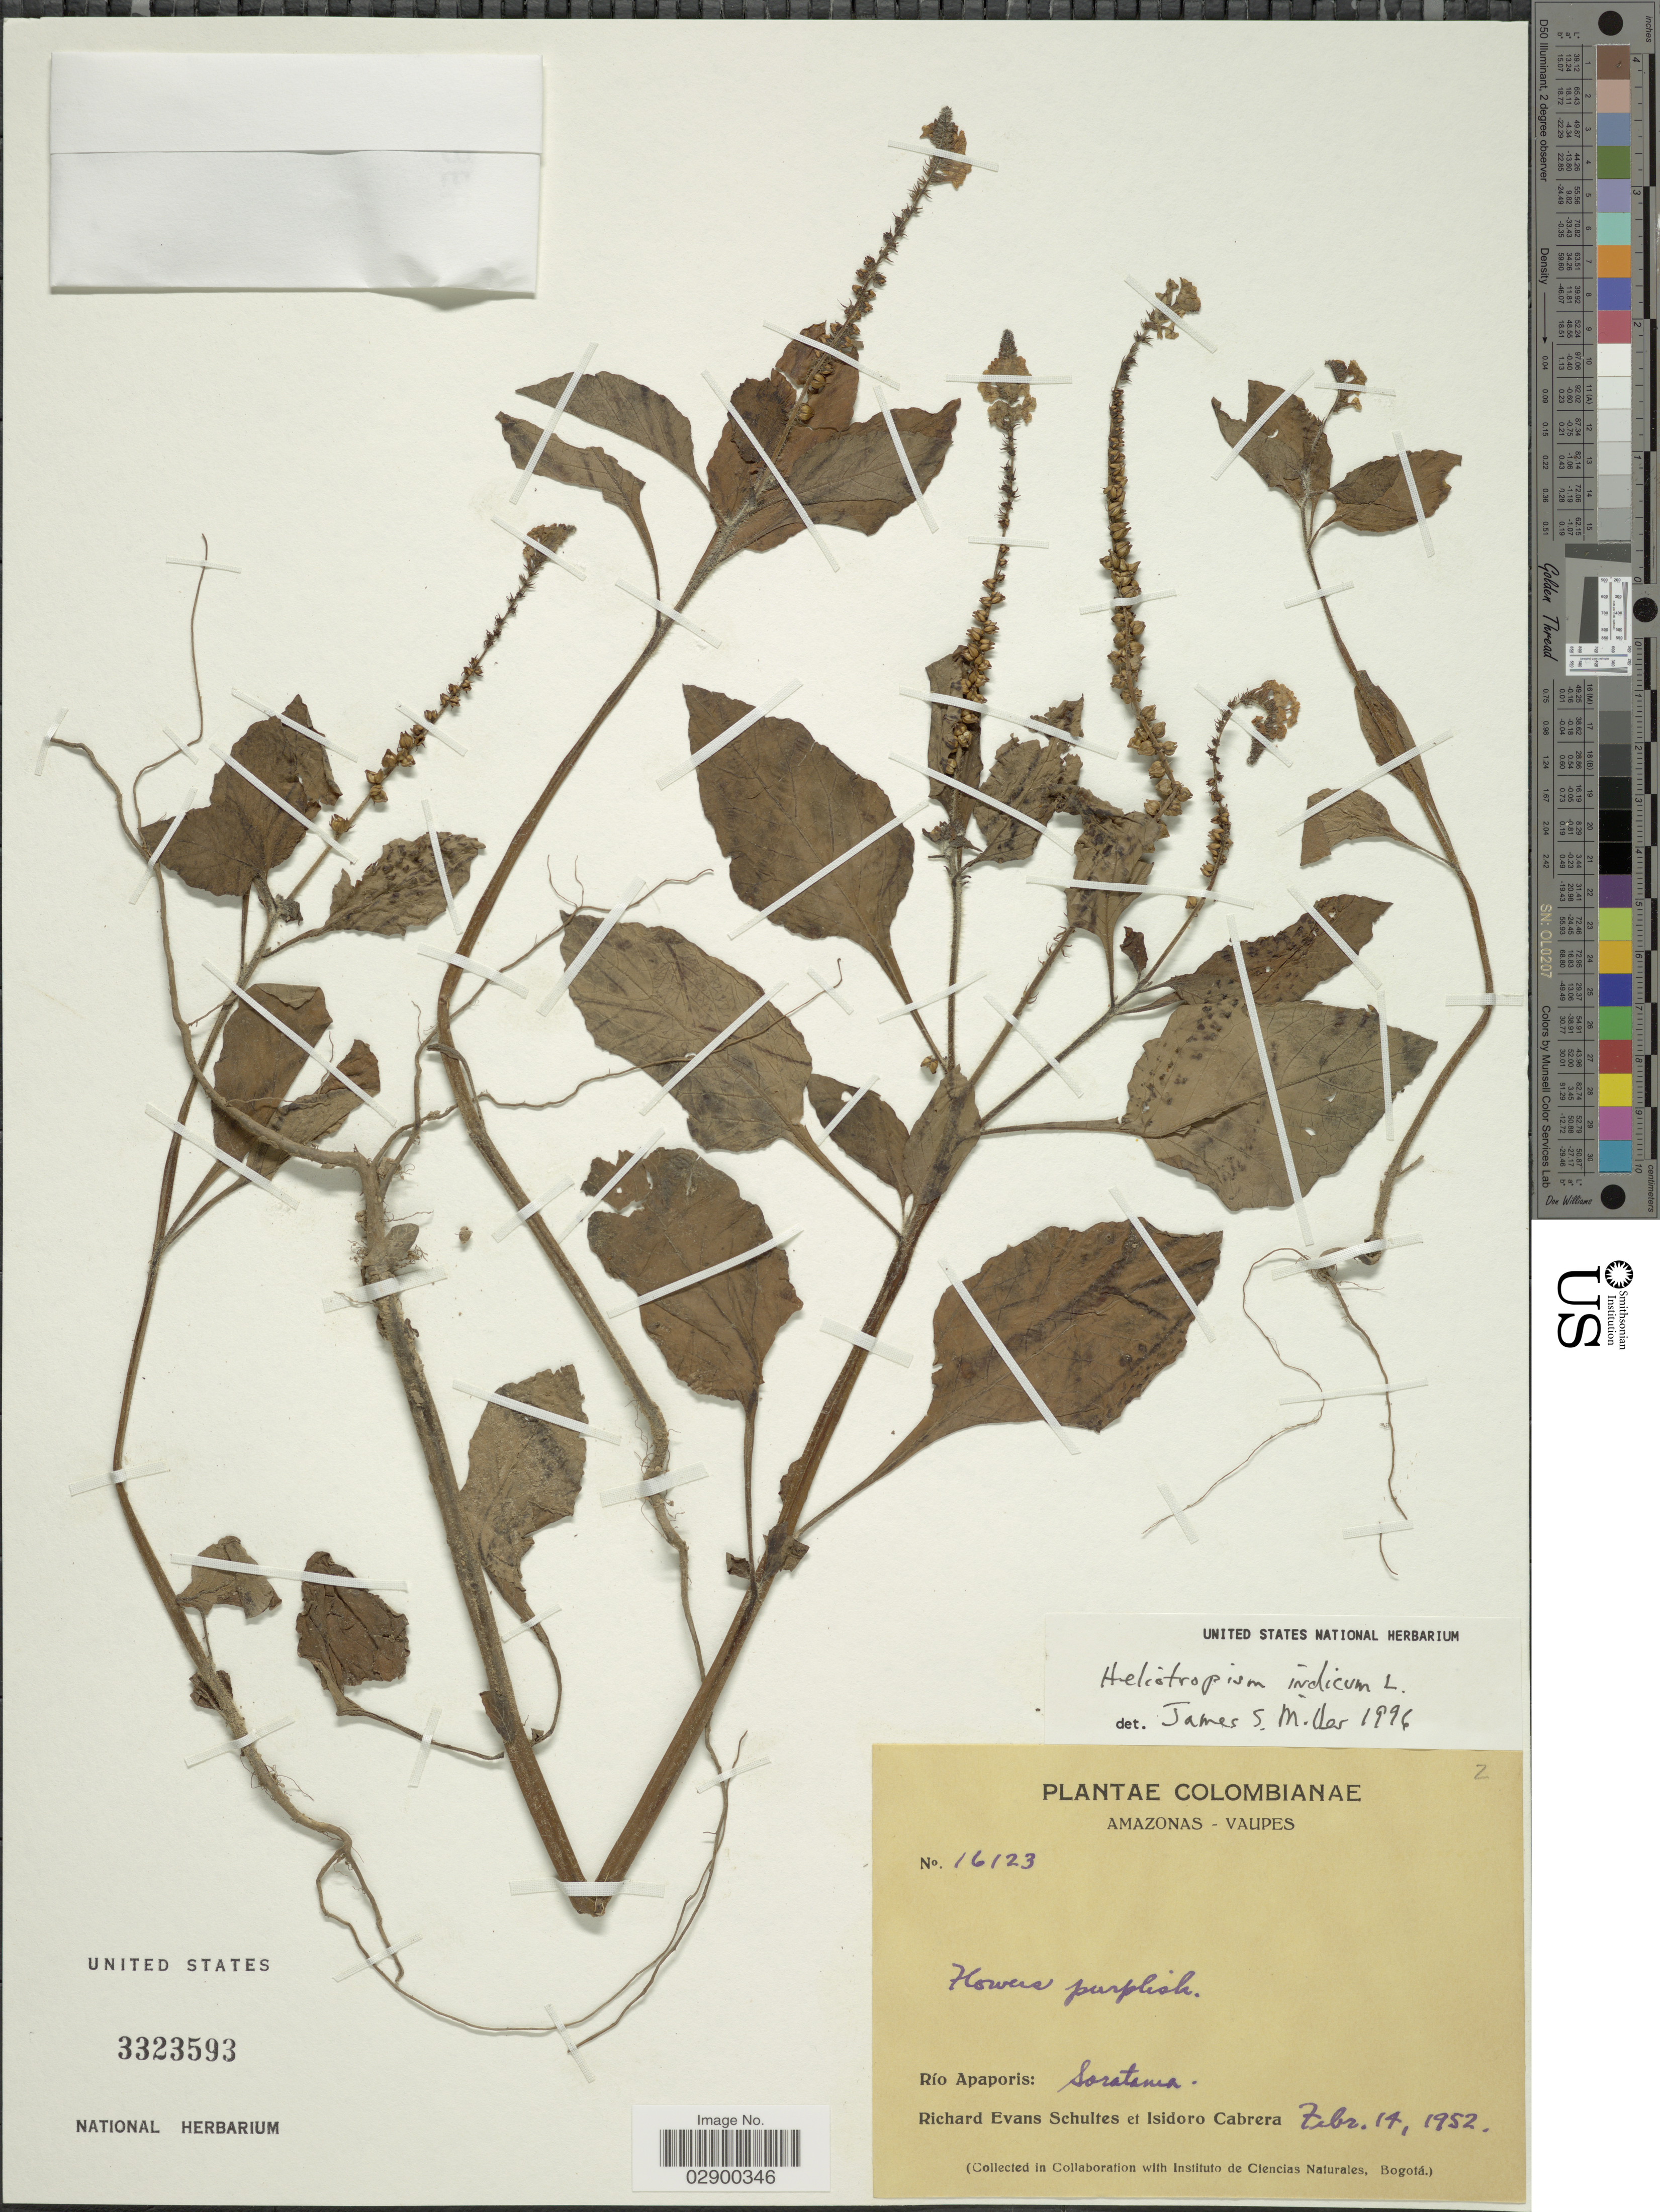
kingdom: Plantae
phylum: Tracheophyta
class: Magnoliopsida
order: Boraginales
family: Heliotropiaceae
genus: Heliotropium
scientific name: Heliotropium indicum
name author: L.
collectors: R. E. Schultes & I. Cabrera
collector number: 16123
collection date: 1952-02-14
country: Colombia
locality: Amazonas-Vaupes, Río Apaporis, Soratama.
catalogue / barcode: US 3323593